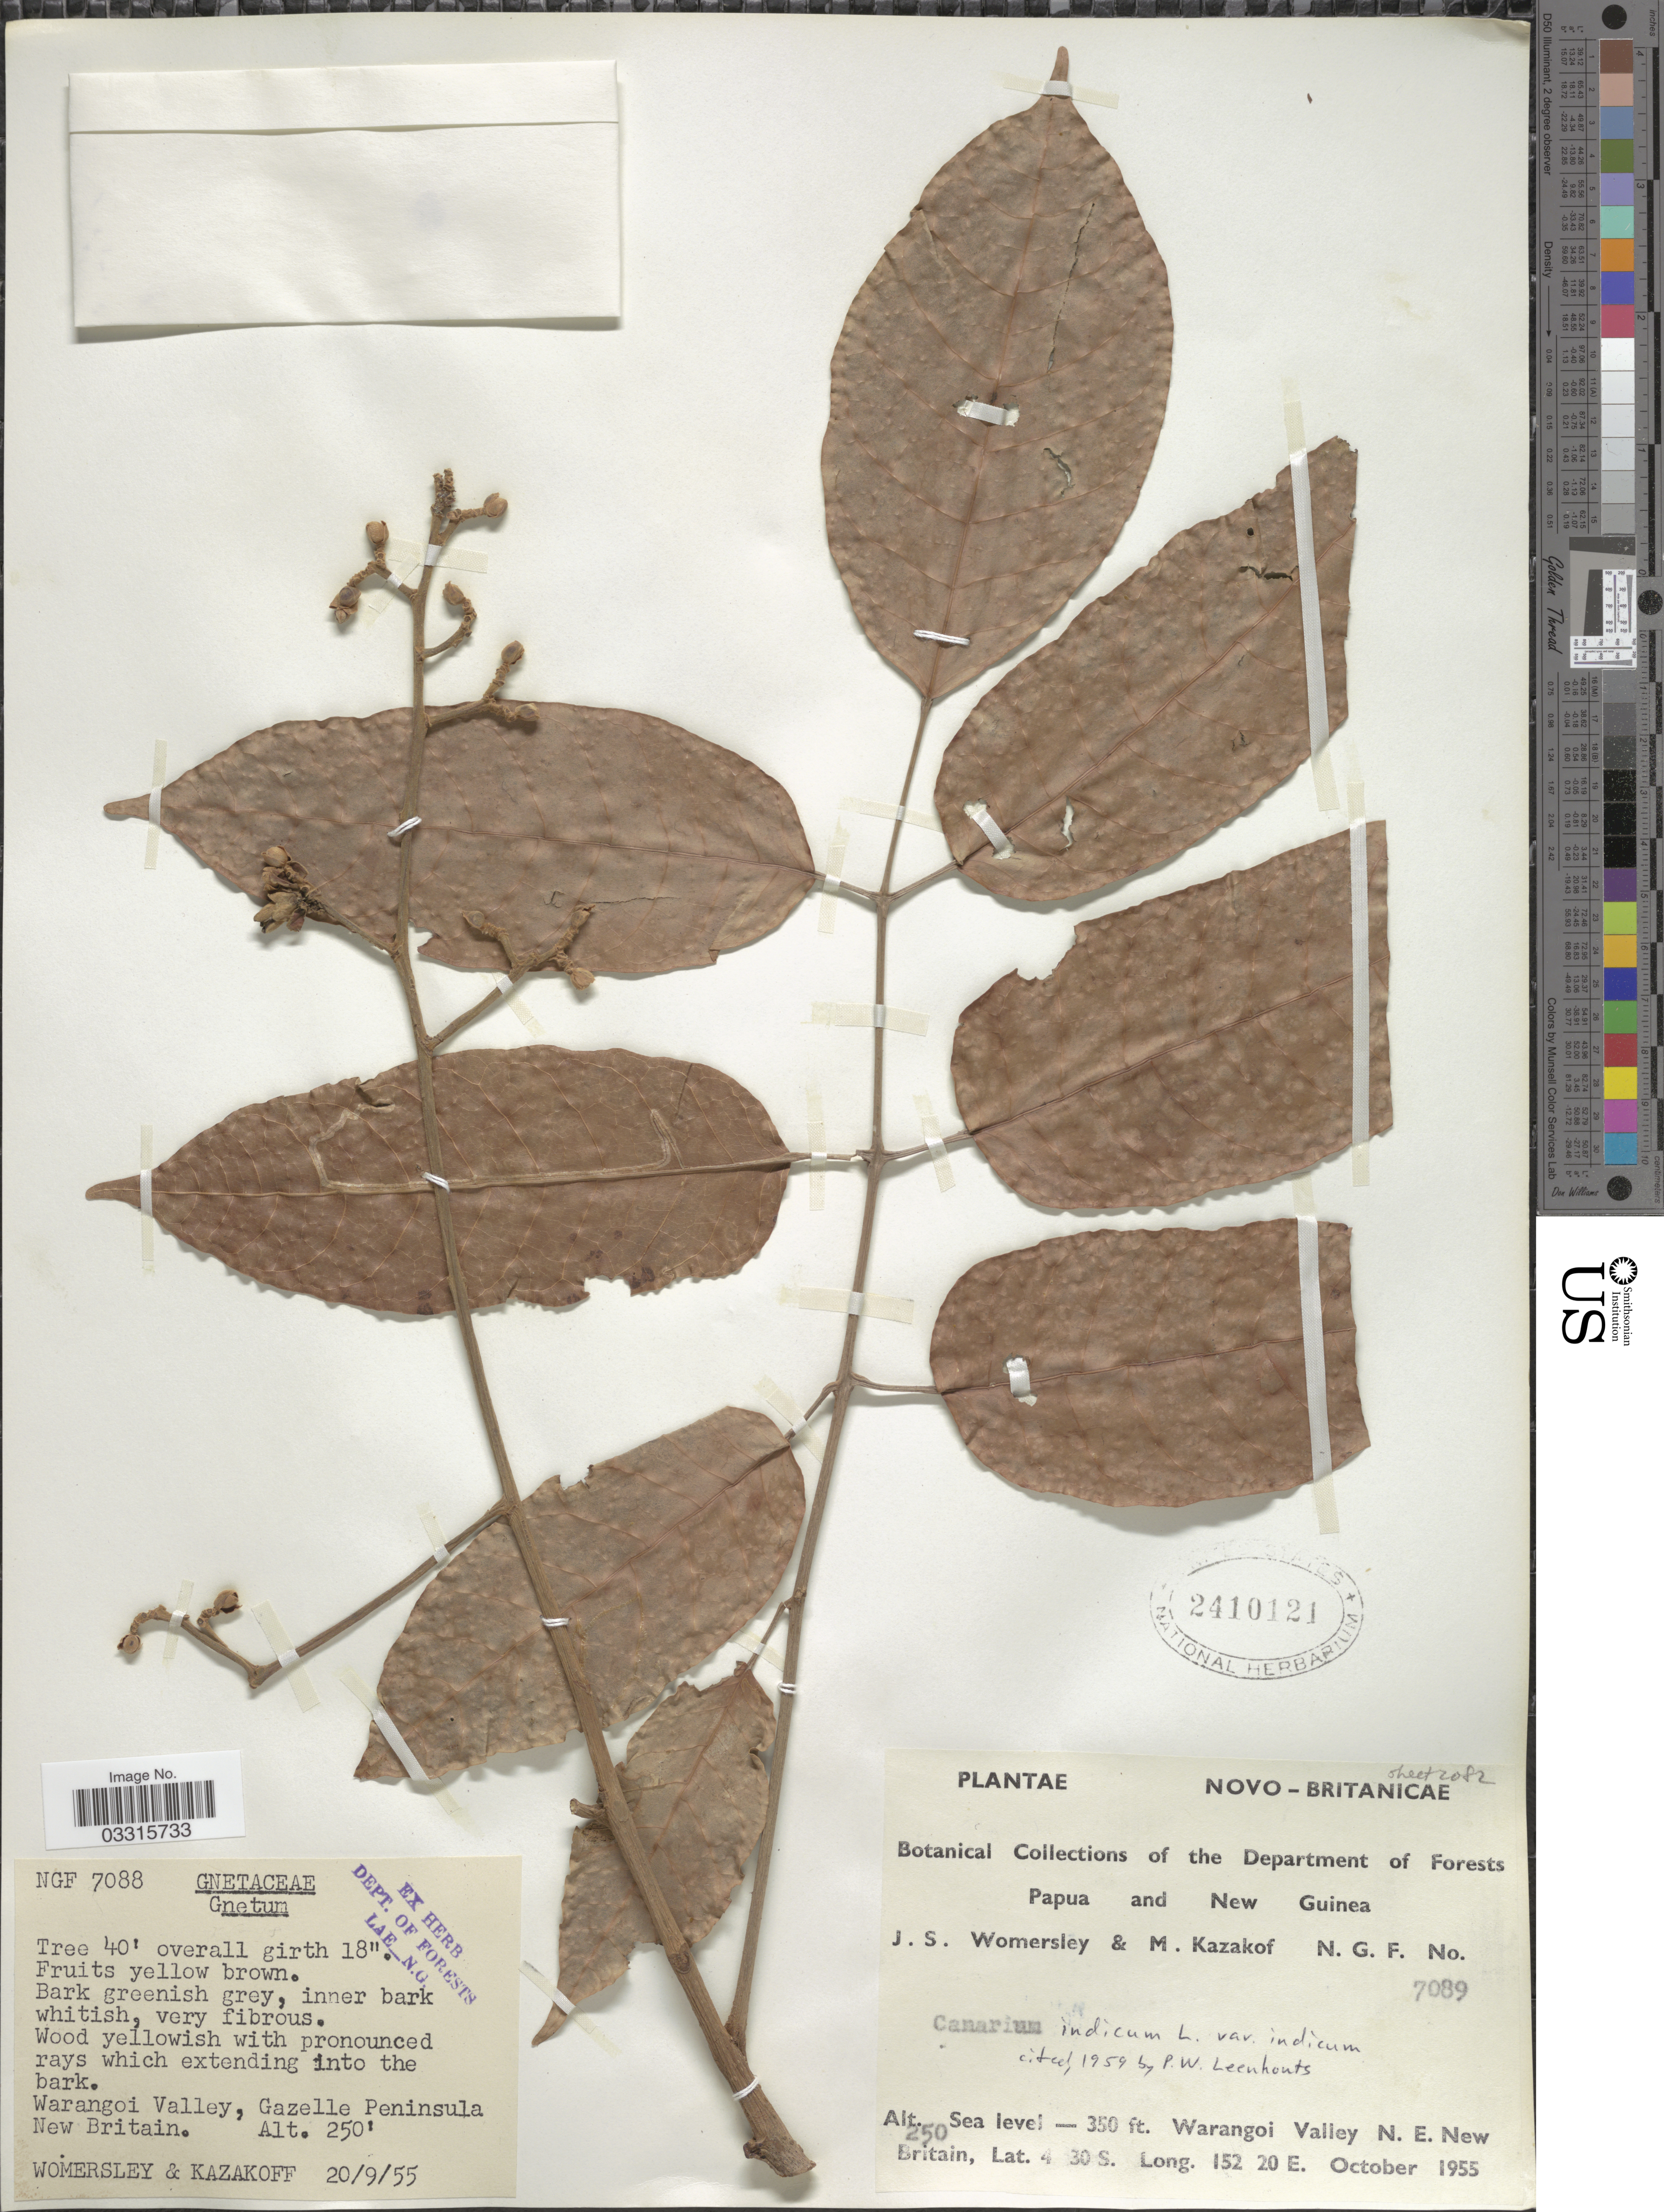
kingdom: Plantae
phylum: Tracheophyta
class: Magnoliopsida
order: Sapindales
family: Burseraceae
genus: Canarium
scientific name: Canarium indicum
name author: L.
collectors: J. S. Womersley & M. Kazakof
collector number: NGF 7088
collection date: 1955-09-20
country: Papua New Guinea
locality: Novo - Britanicae. Papua and New Guinea. Warangoi Valley N. E. New Britain. Gazelle Peninsula.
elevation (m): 76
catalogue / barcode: US 2410121